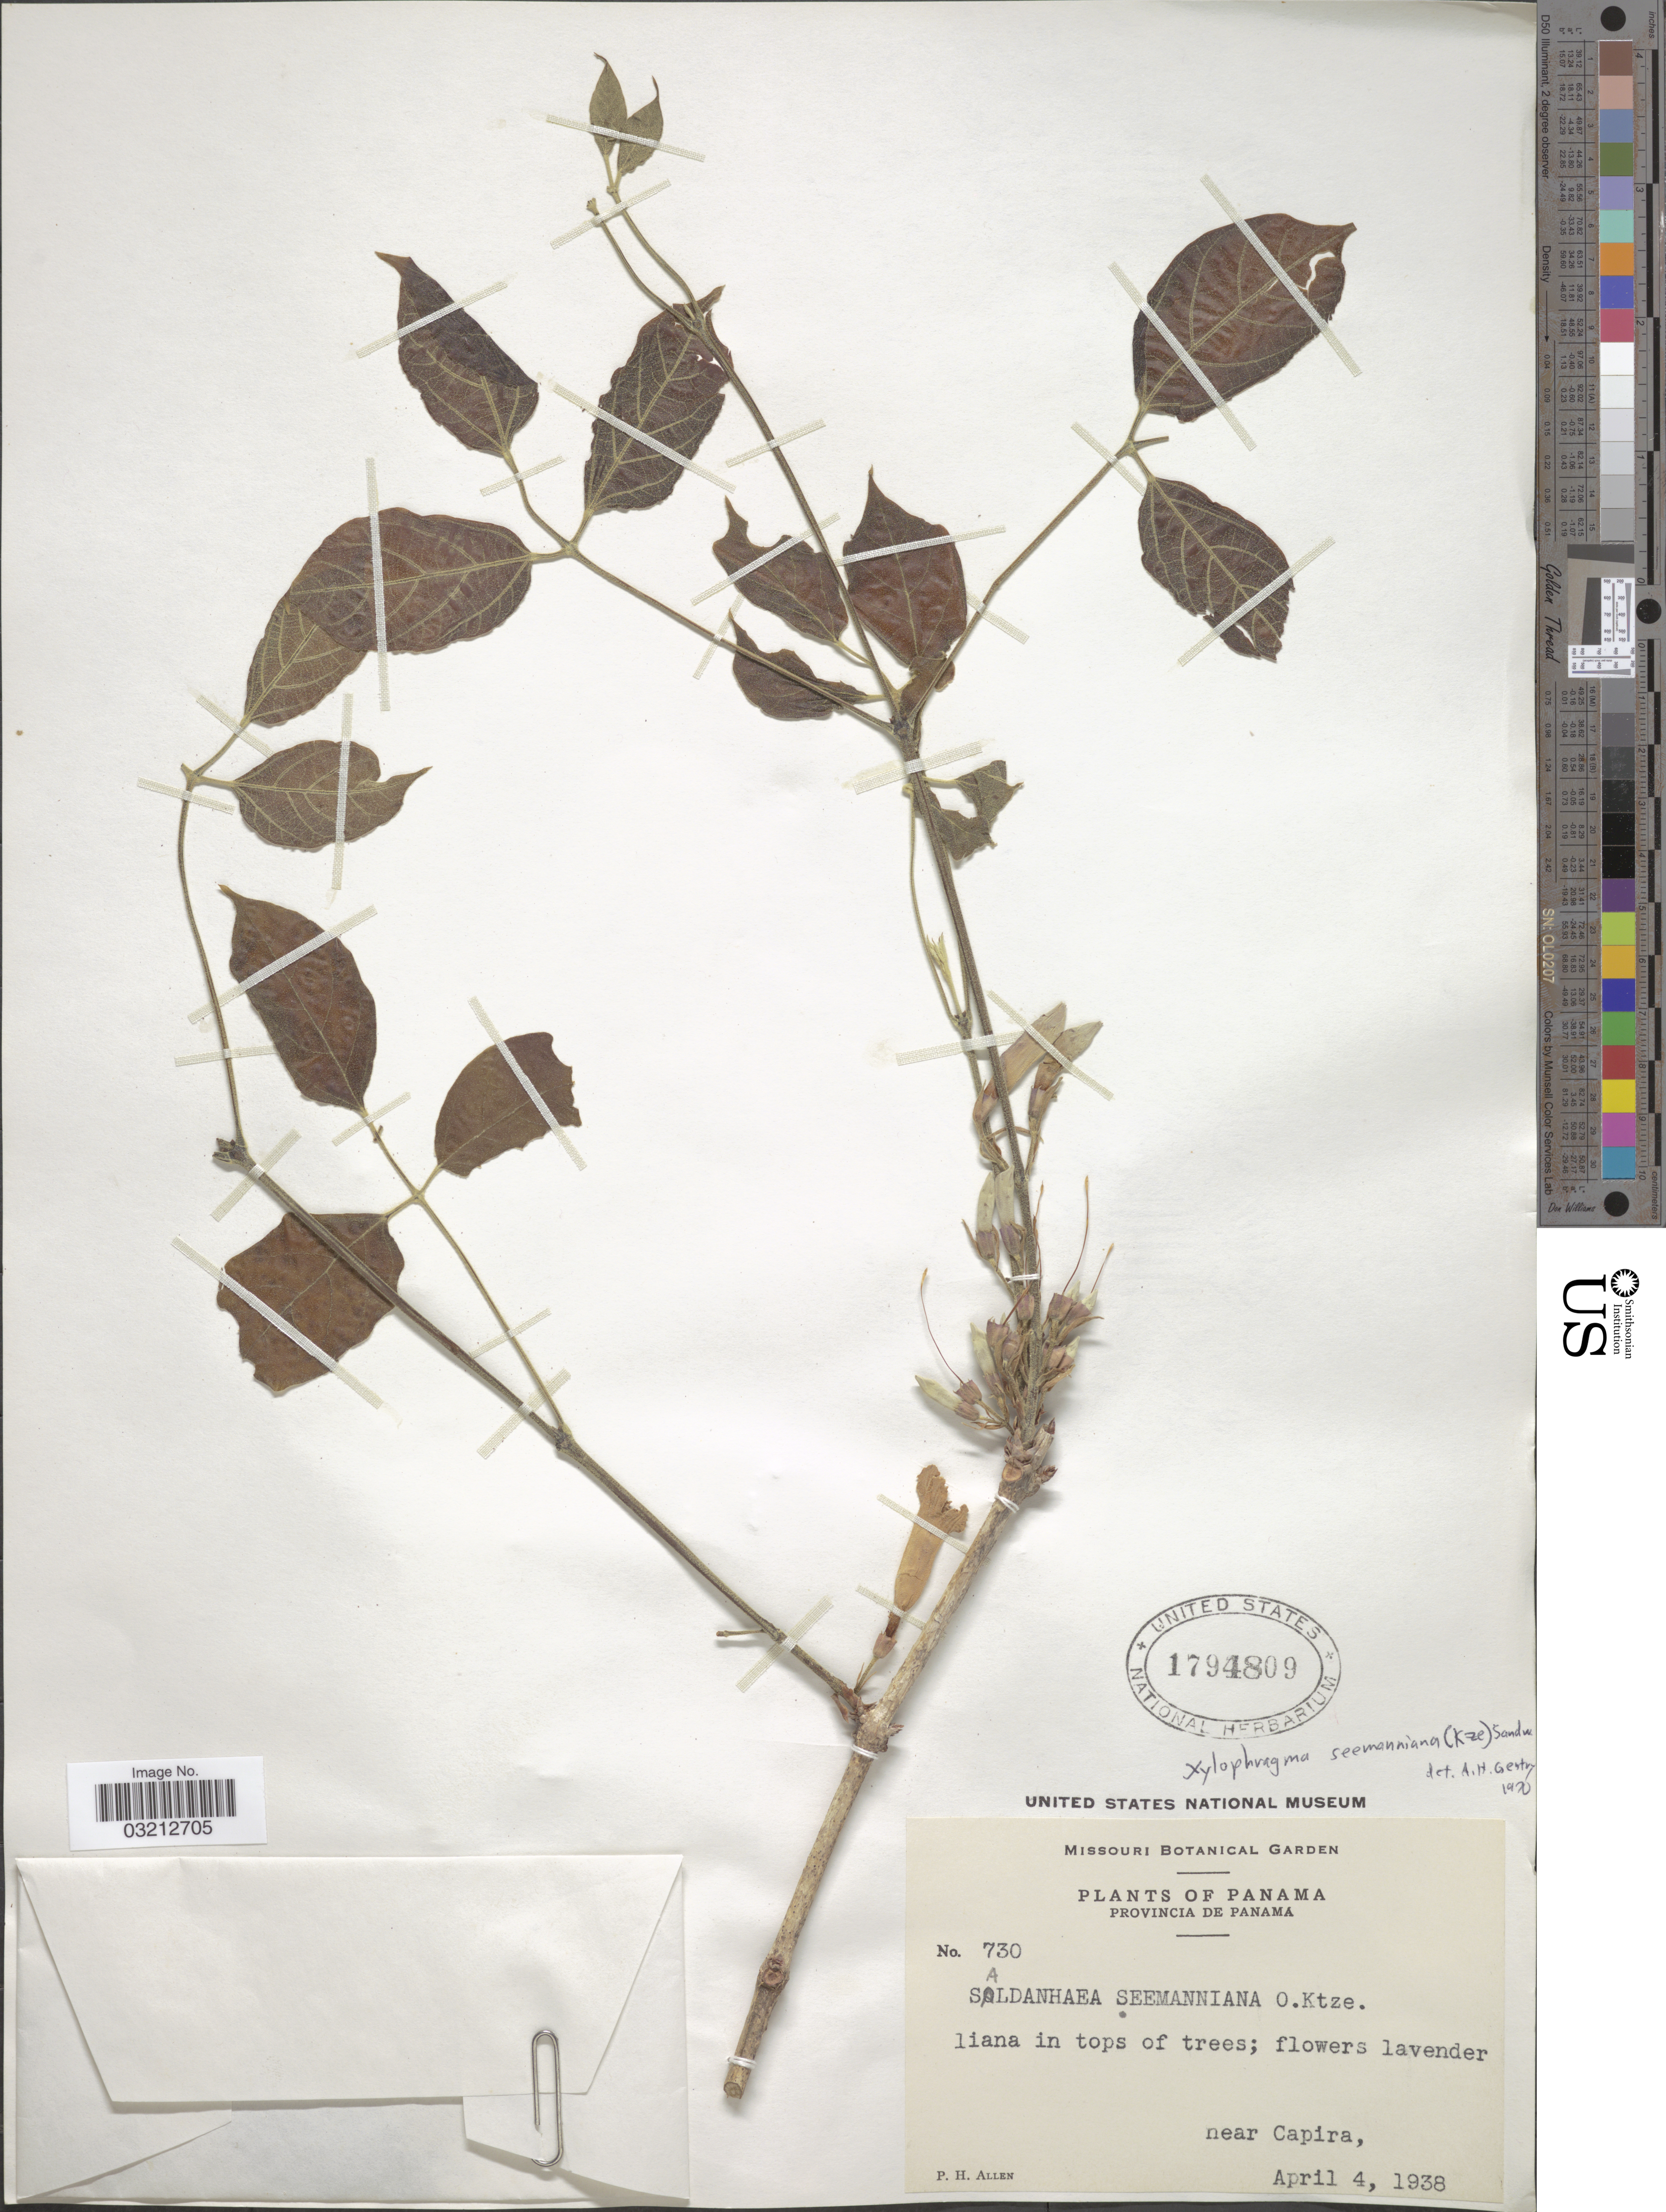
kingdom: Plantae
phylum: Tracheophyta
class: Magnoliopsida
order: Lamiales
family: Bignoniaceae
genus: Xylophragma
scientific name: Xylophragma seemannianum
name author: (Kuntze) Sandwith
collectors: P. H. Allen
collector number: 730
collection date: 1938-04-04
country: Panama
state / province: Panamá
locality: Near Capira.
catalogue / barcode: US 1794809